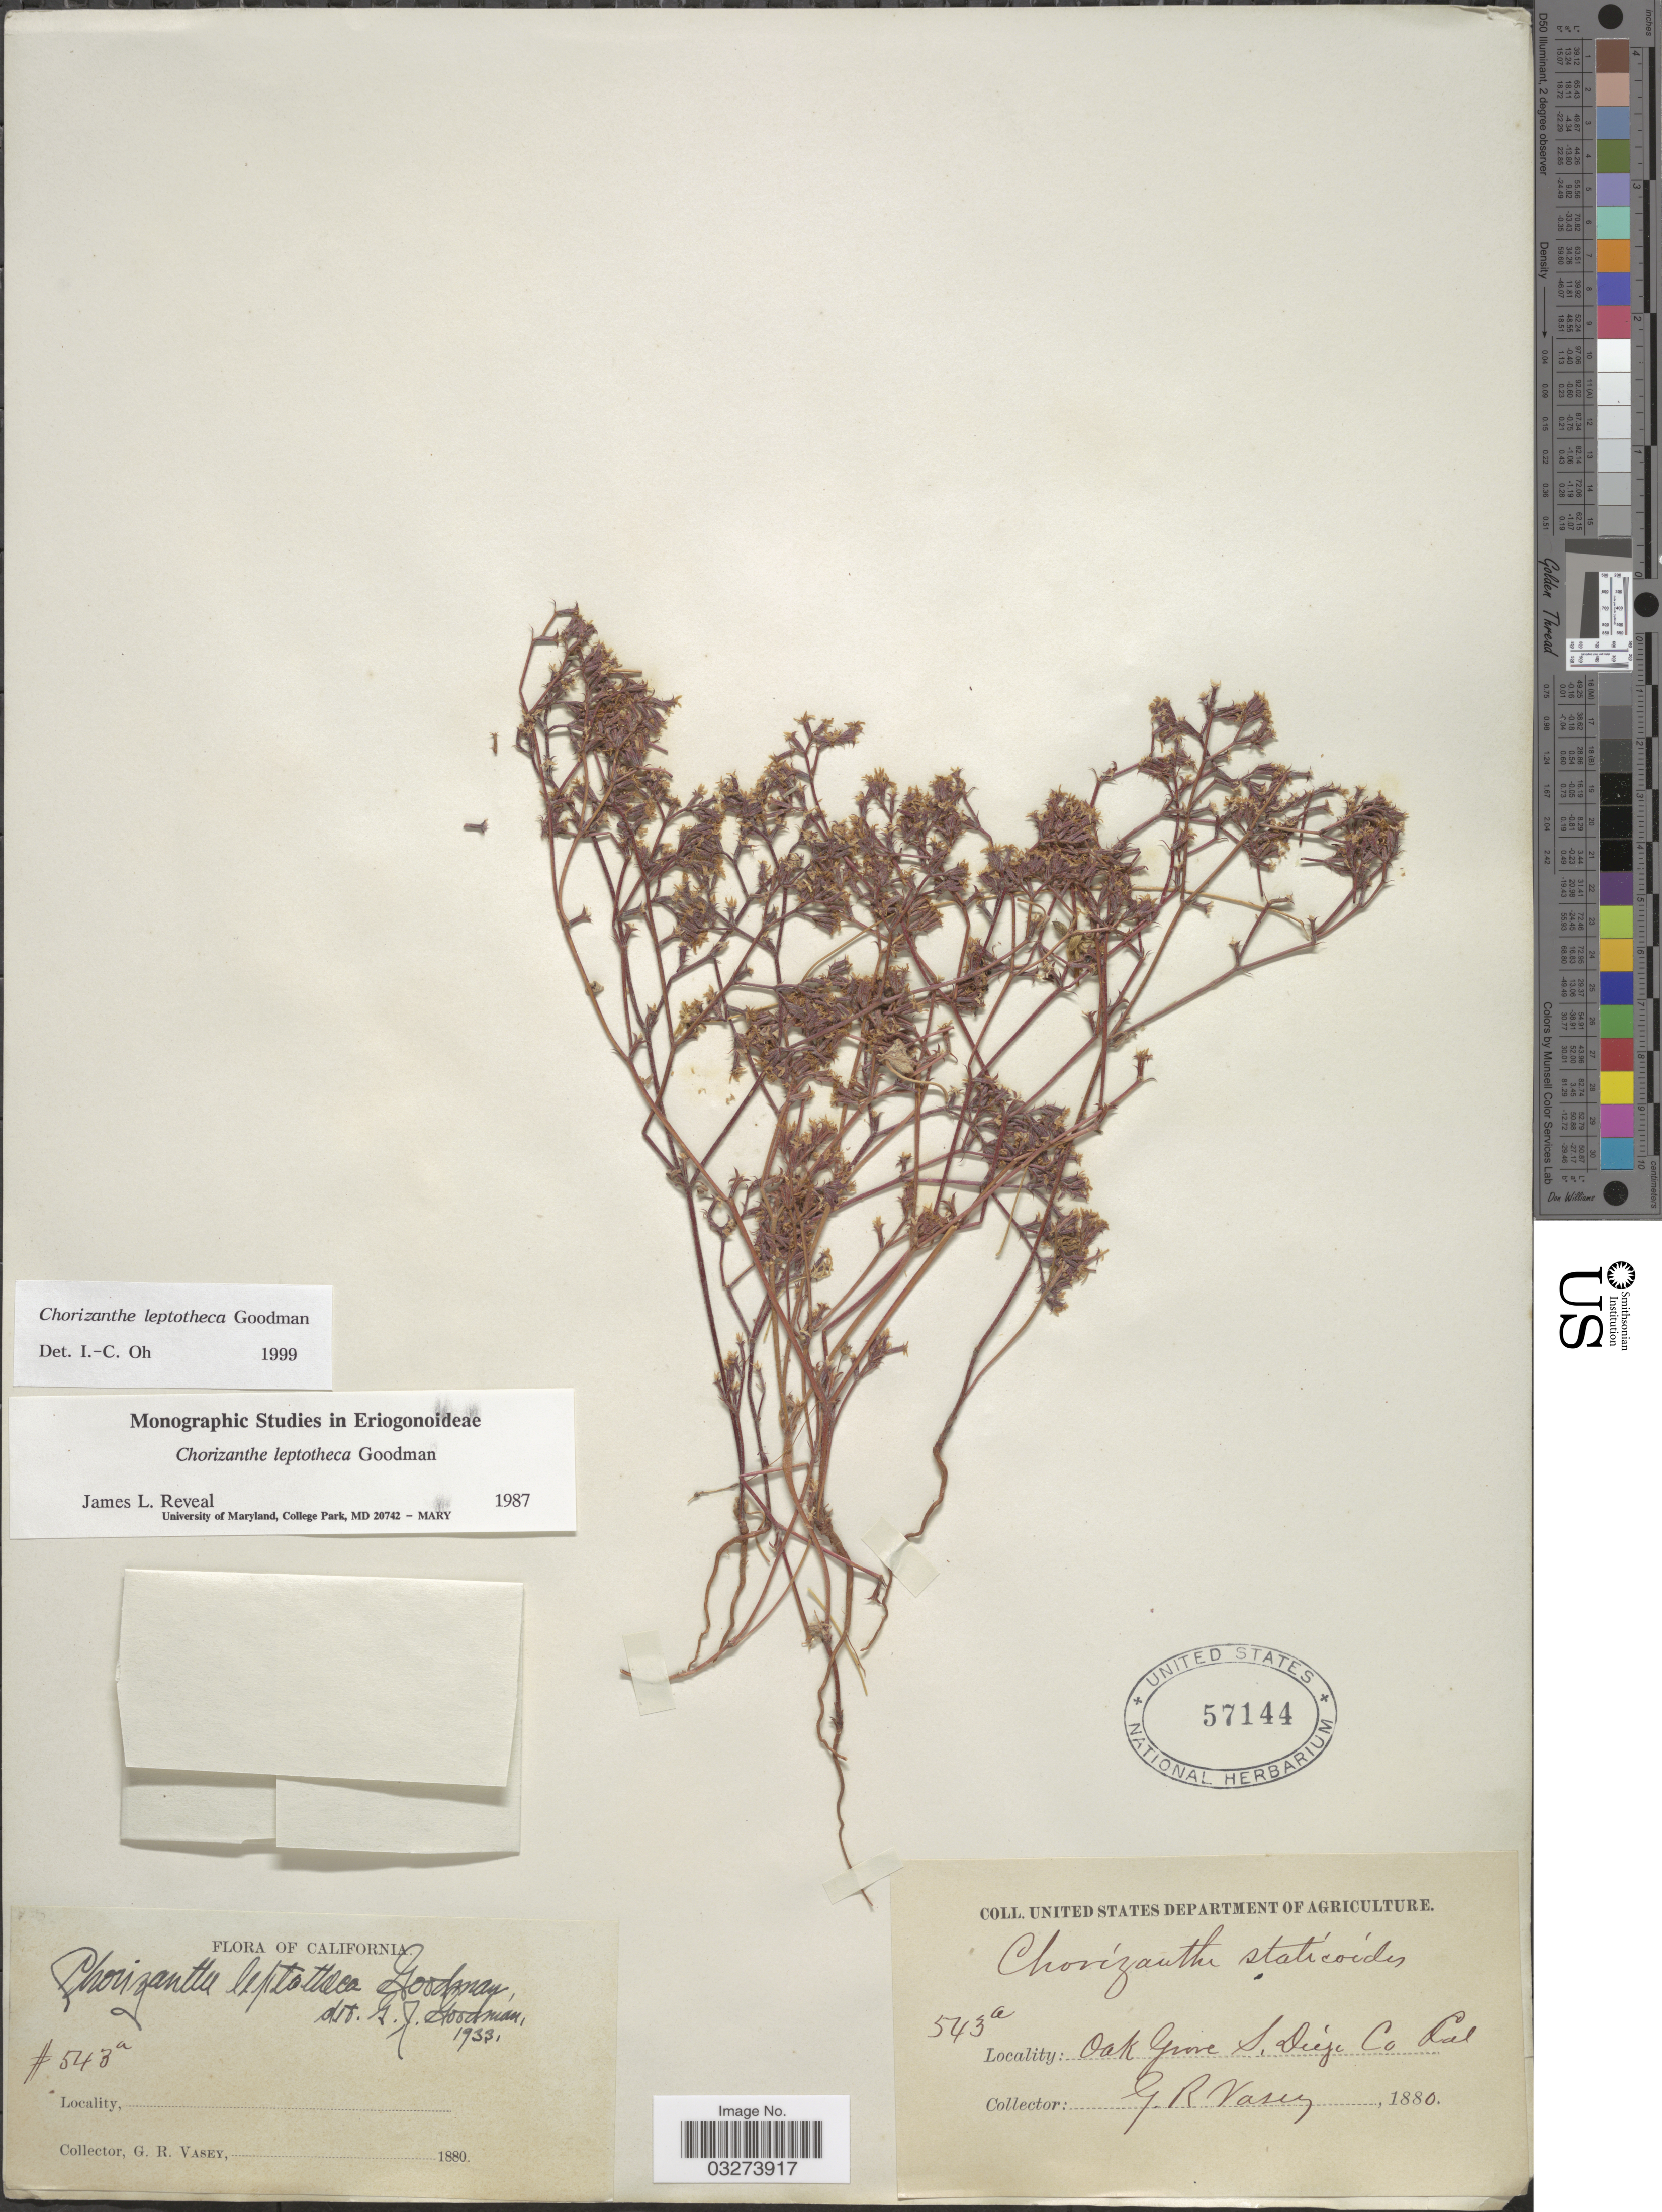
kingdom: Plantae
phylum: Tracheophyta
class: Magnoliopsida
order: Caryophyllales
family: Polygonaceae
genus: Chorizanthe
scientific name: Chorizanthe leptotheca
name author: Goodman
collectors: G. R. Vasey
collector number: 543a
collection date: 1880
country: United States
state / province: California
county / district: San Diego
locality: Oak Grove, S. Diego Co.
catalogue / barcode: US 57144